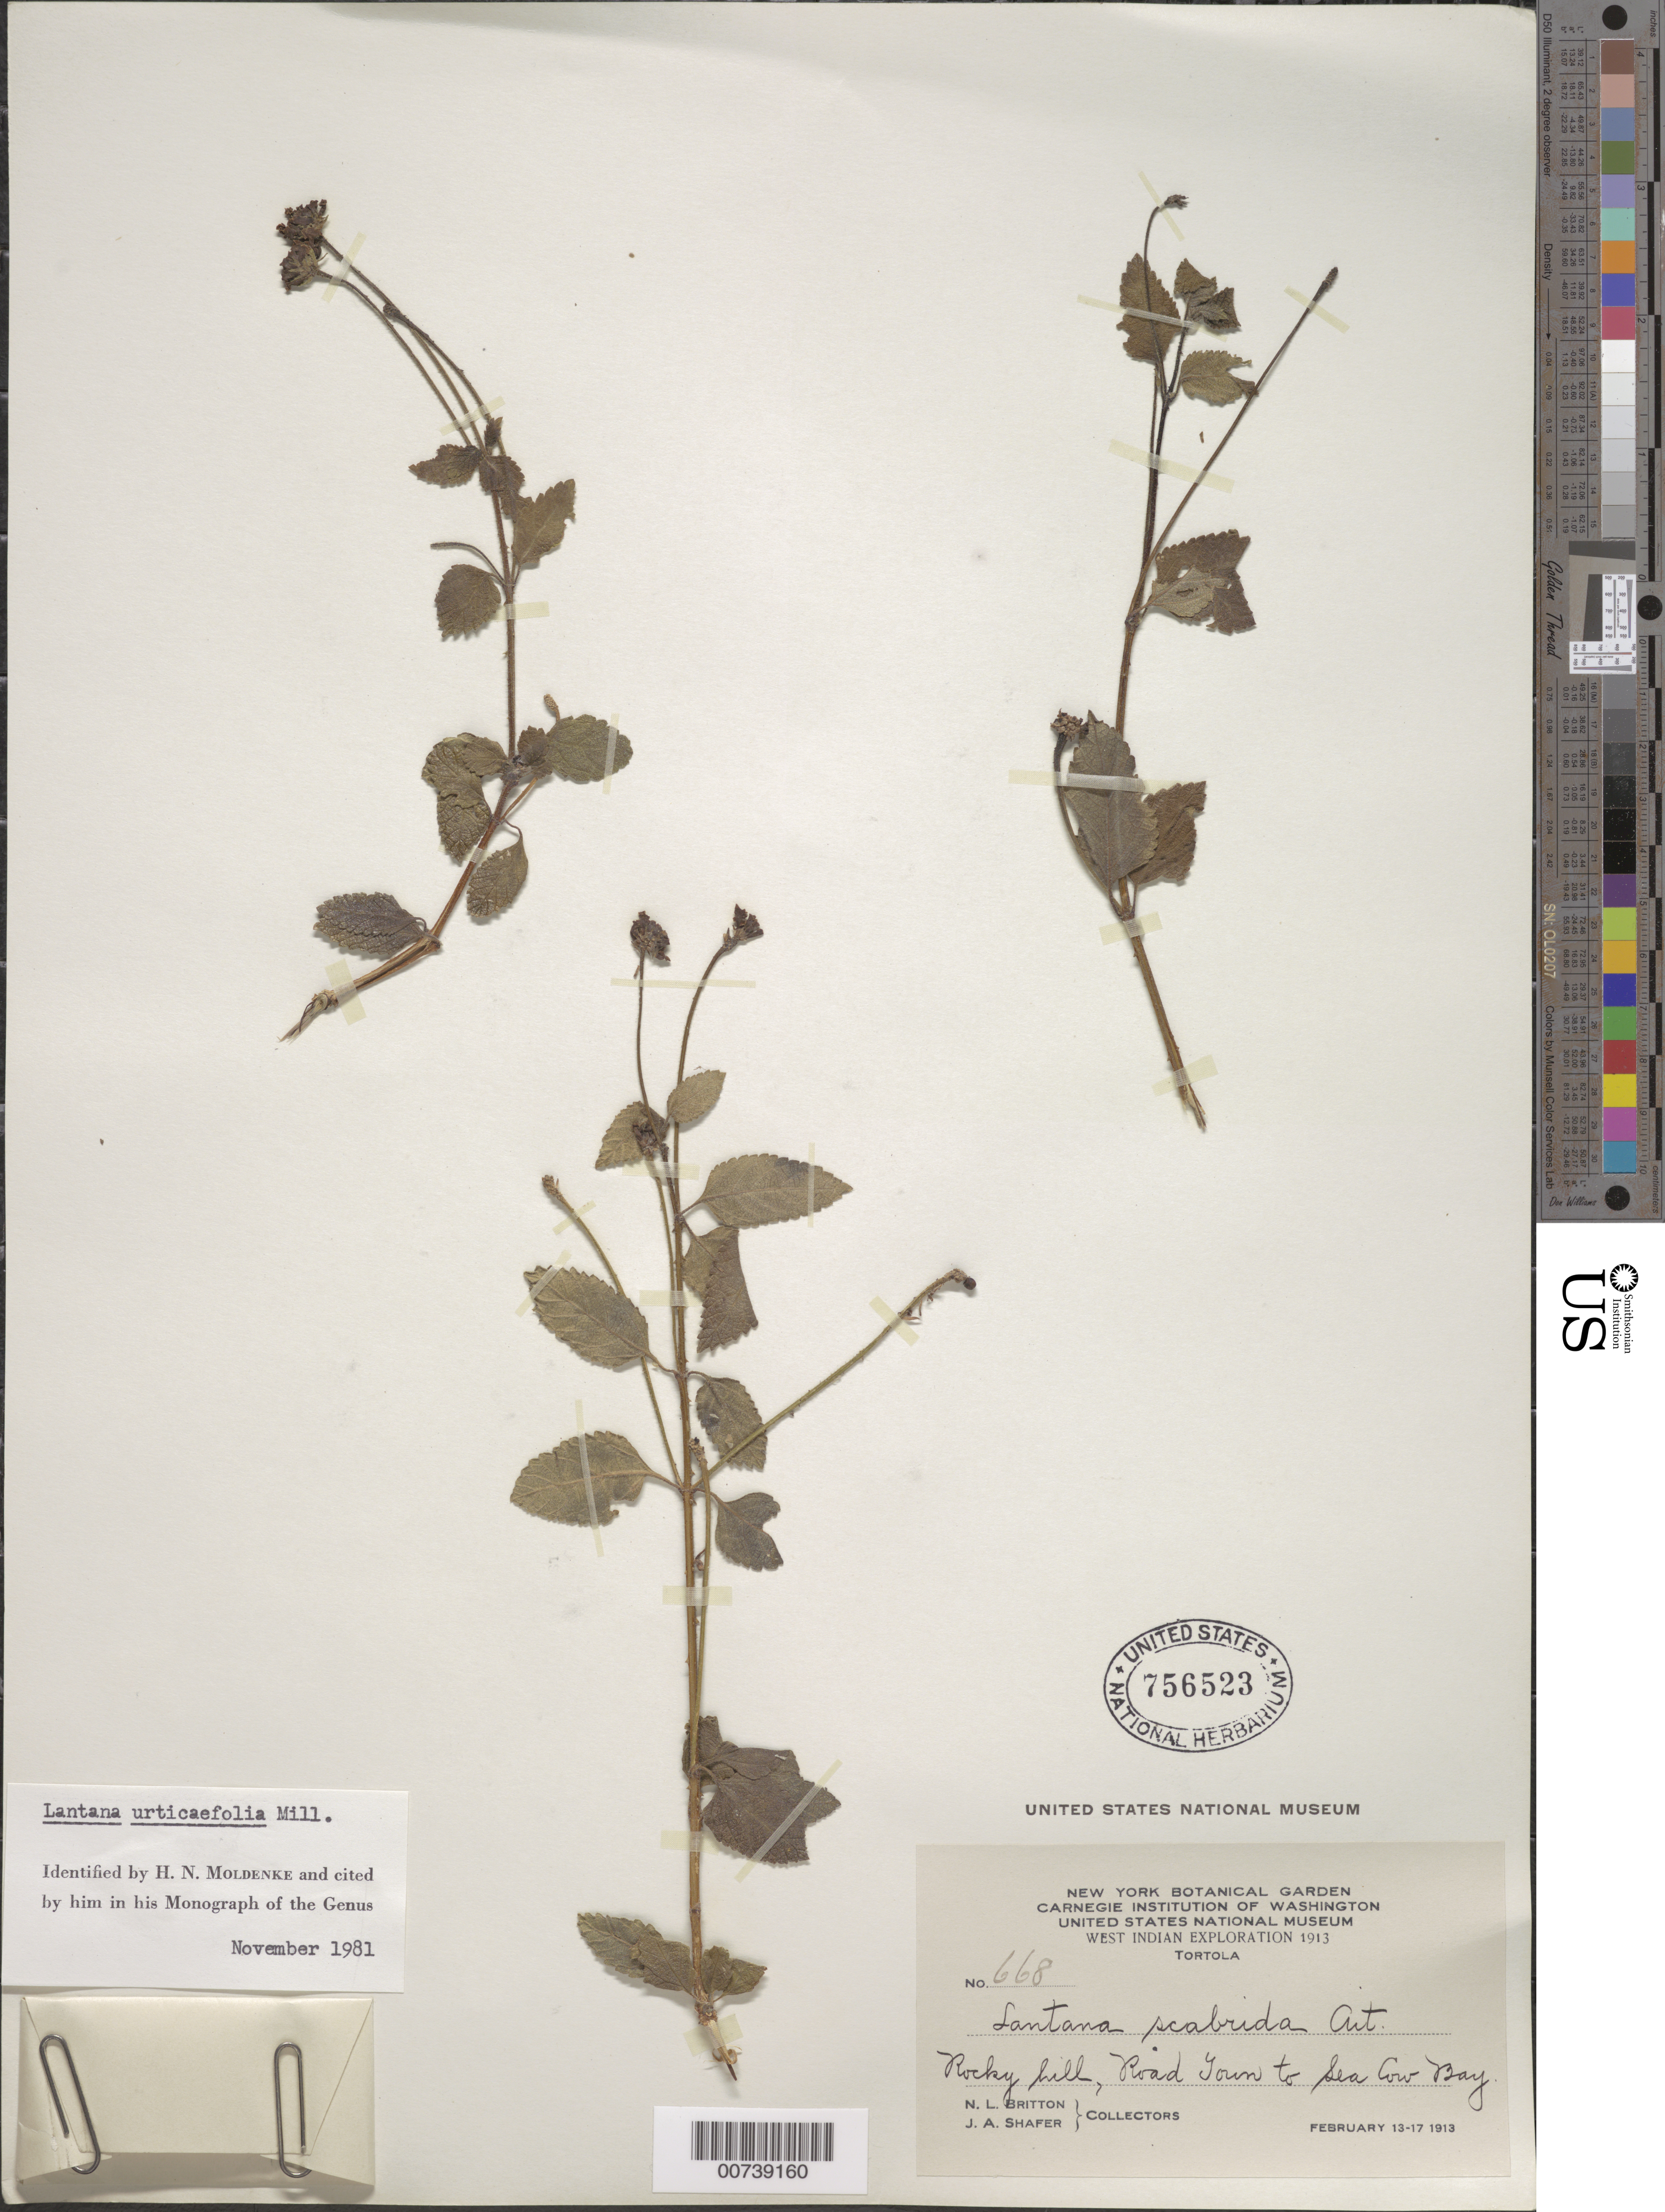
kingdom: Plantae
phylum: Tracheophyta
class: Magnoliopsida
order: Lamiales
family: Verbenaceae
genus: Lantana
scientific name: Lantana camara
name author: L.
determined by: Moldenke, H. N.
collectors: N. Britton & J. A. Shafer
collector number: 668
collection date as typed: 13 Feb 1913 to 17 Feb 1913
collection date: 1913-02-13/1913-02-17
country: British Virgin Islands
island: Tortola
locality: Roadtown to Sea Cow Bay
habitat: Rocky hill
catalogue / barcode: US 756523